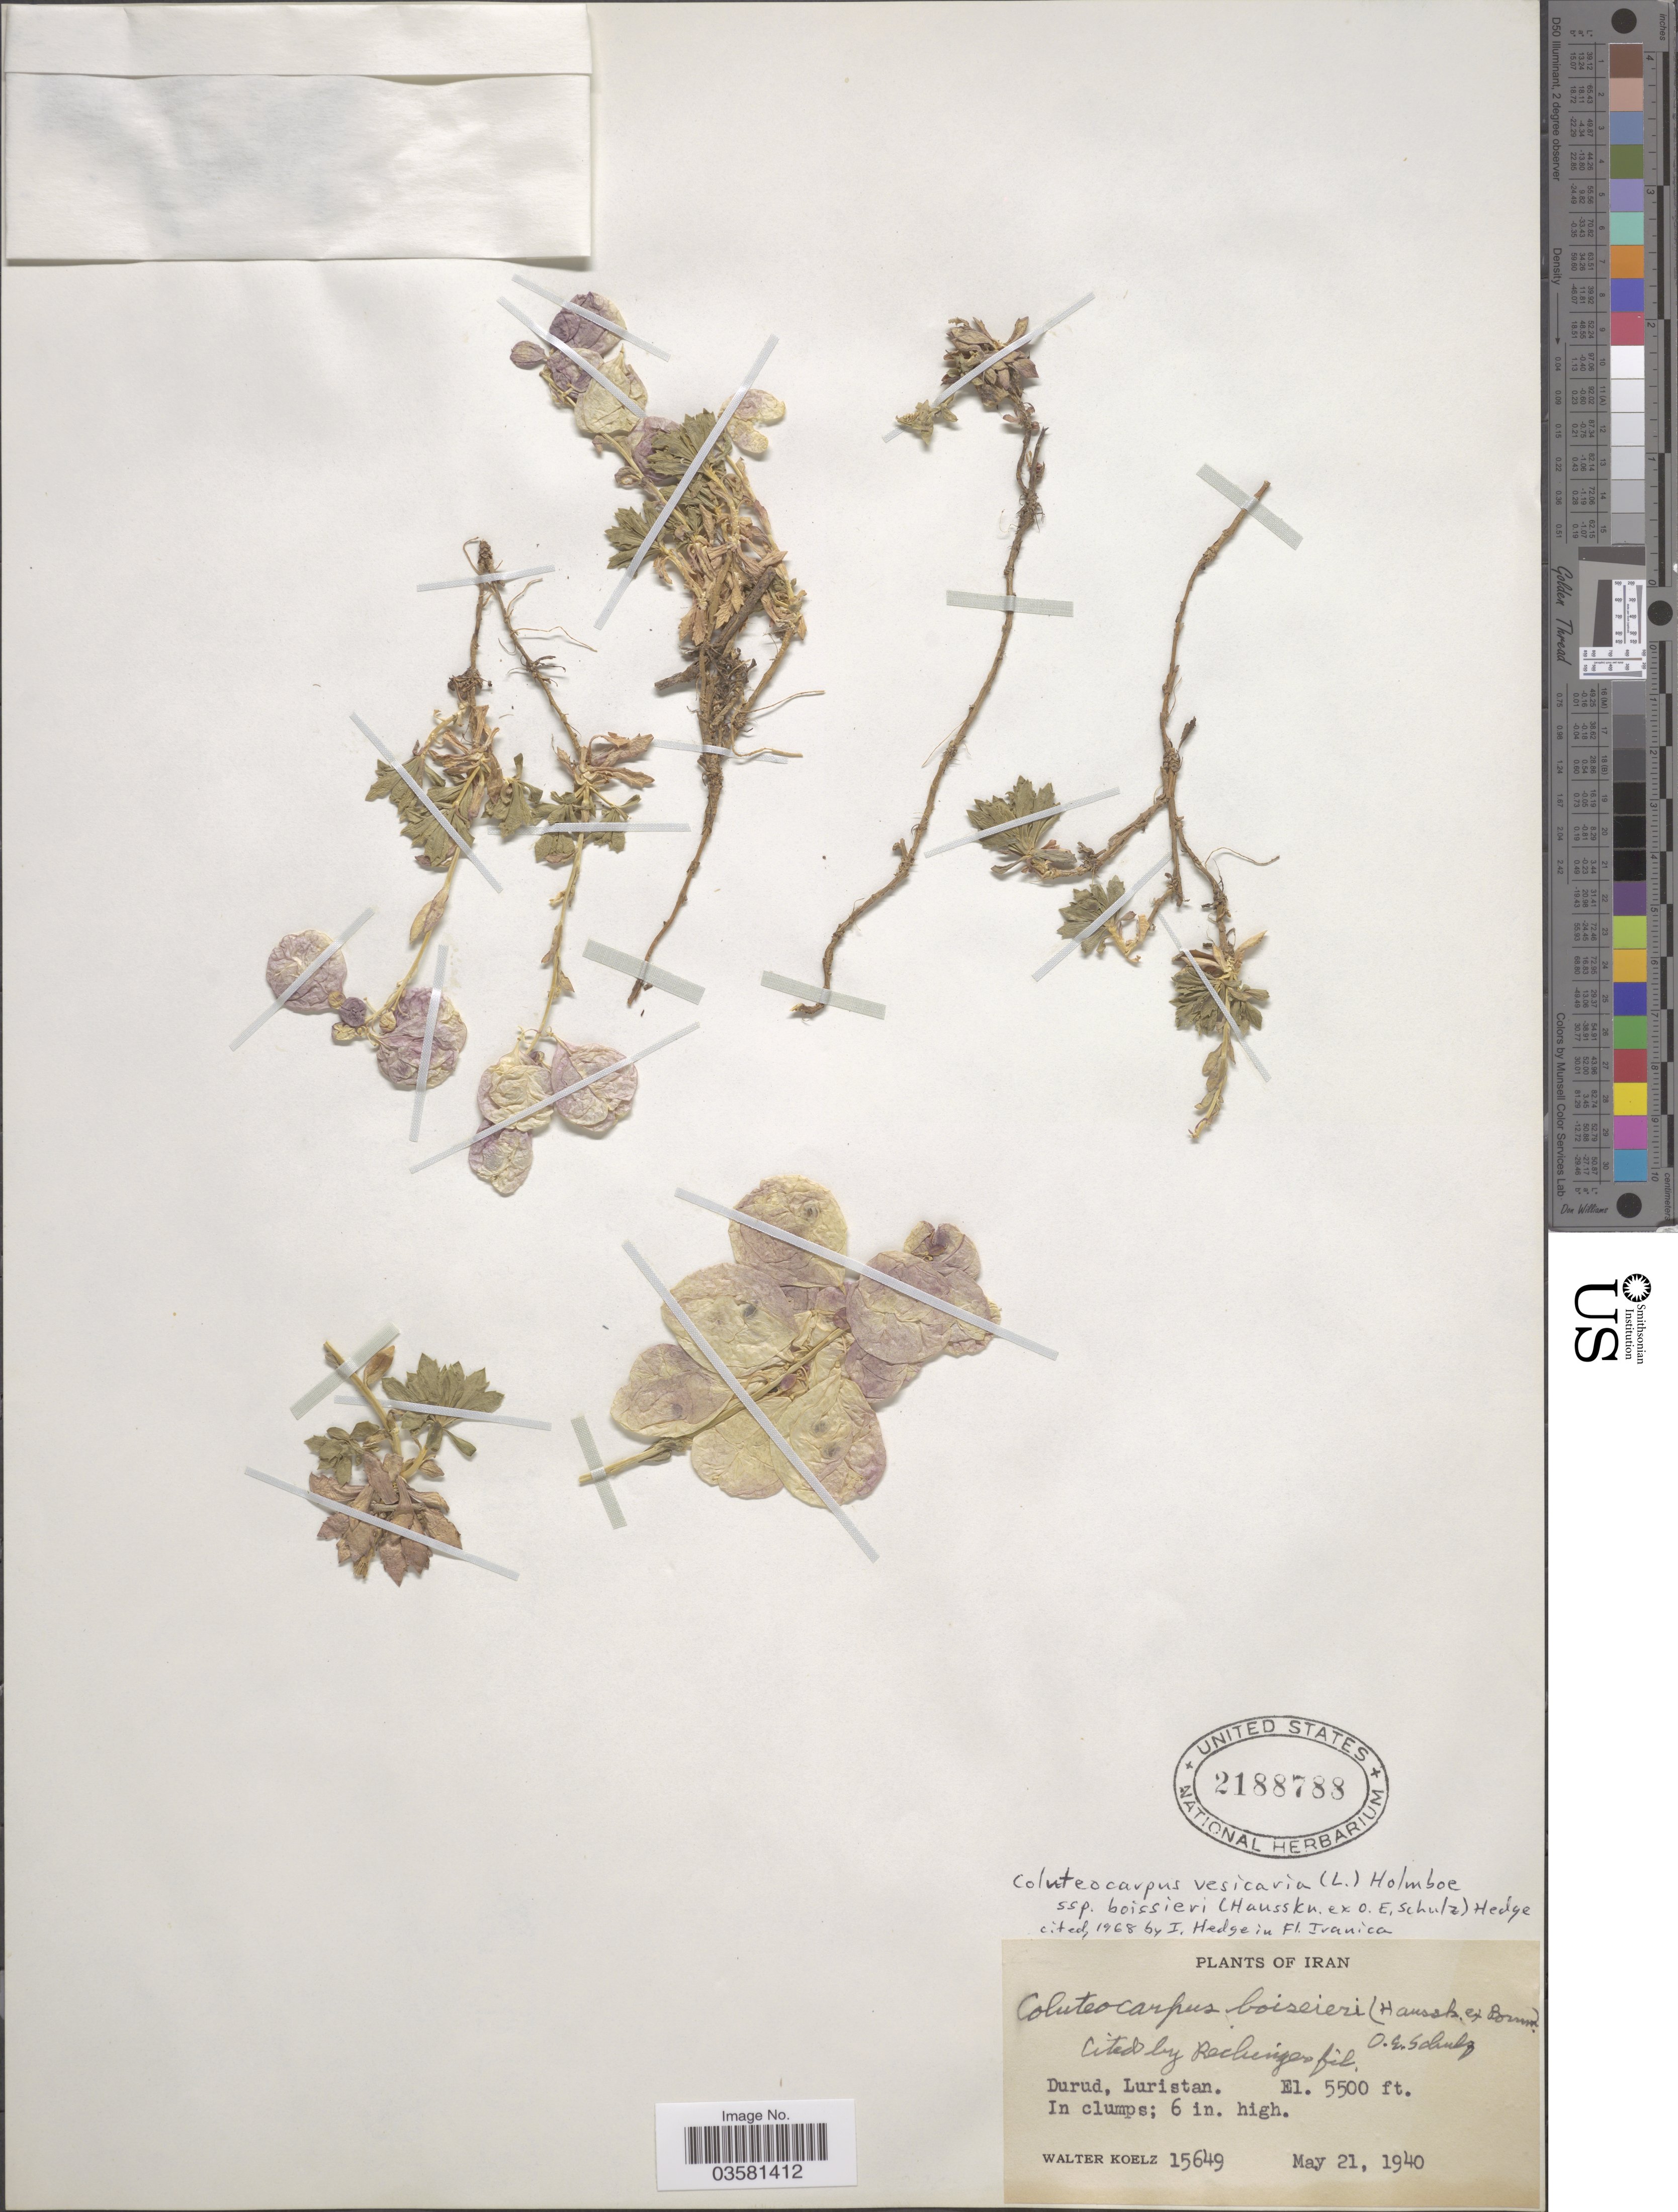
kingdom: Plantae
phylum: Tracheophyta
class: Magnoliopsida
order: Brassicales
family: Brassicaceae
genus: Coluteocarpus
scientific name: Coluteocarpus vesicaria subsp. boissieri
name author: (Hausskn. ex O.E. Schulz) Hedge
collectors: W. N. Koelz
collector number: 15649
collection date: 1940-05-21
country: Iran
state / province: Lorestan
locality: Durud, Luristan.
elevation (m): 1676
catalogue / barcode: US 2188788